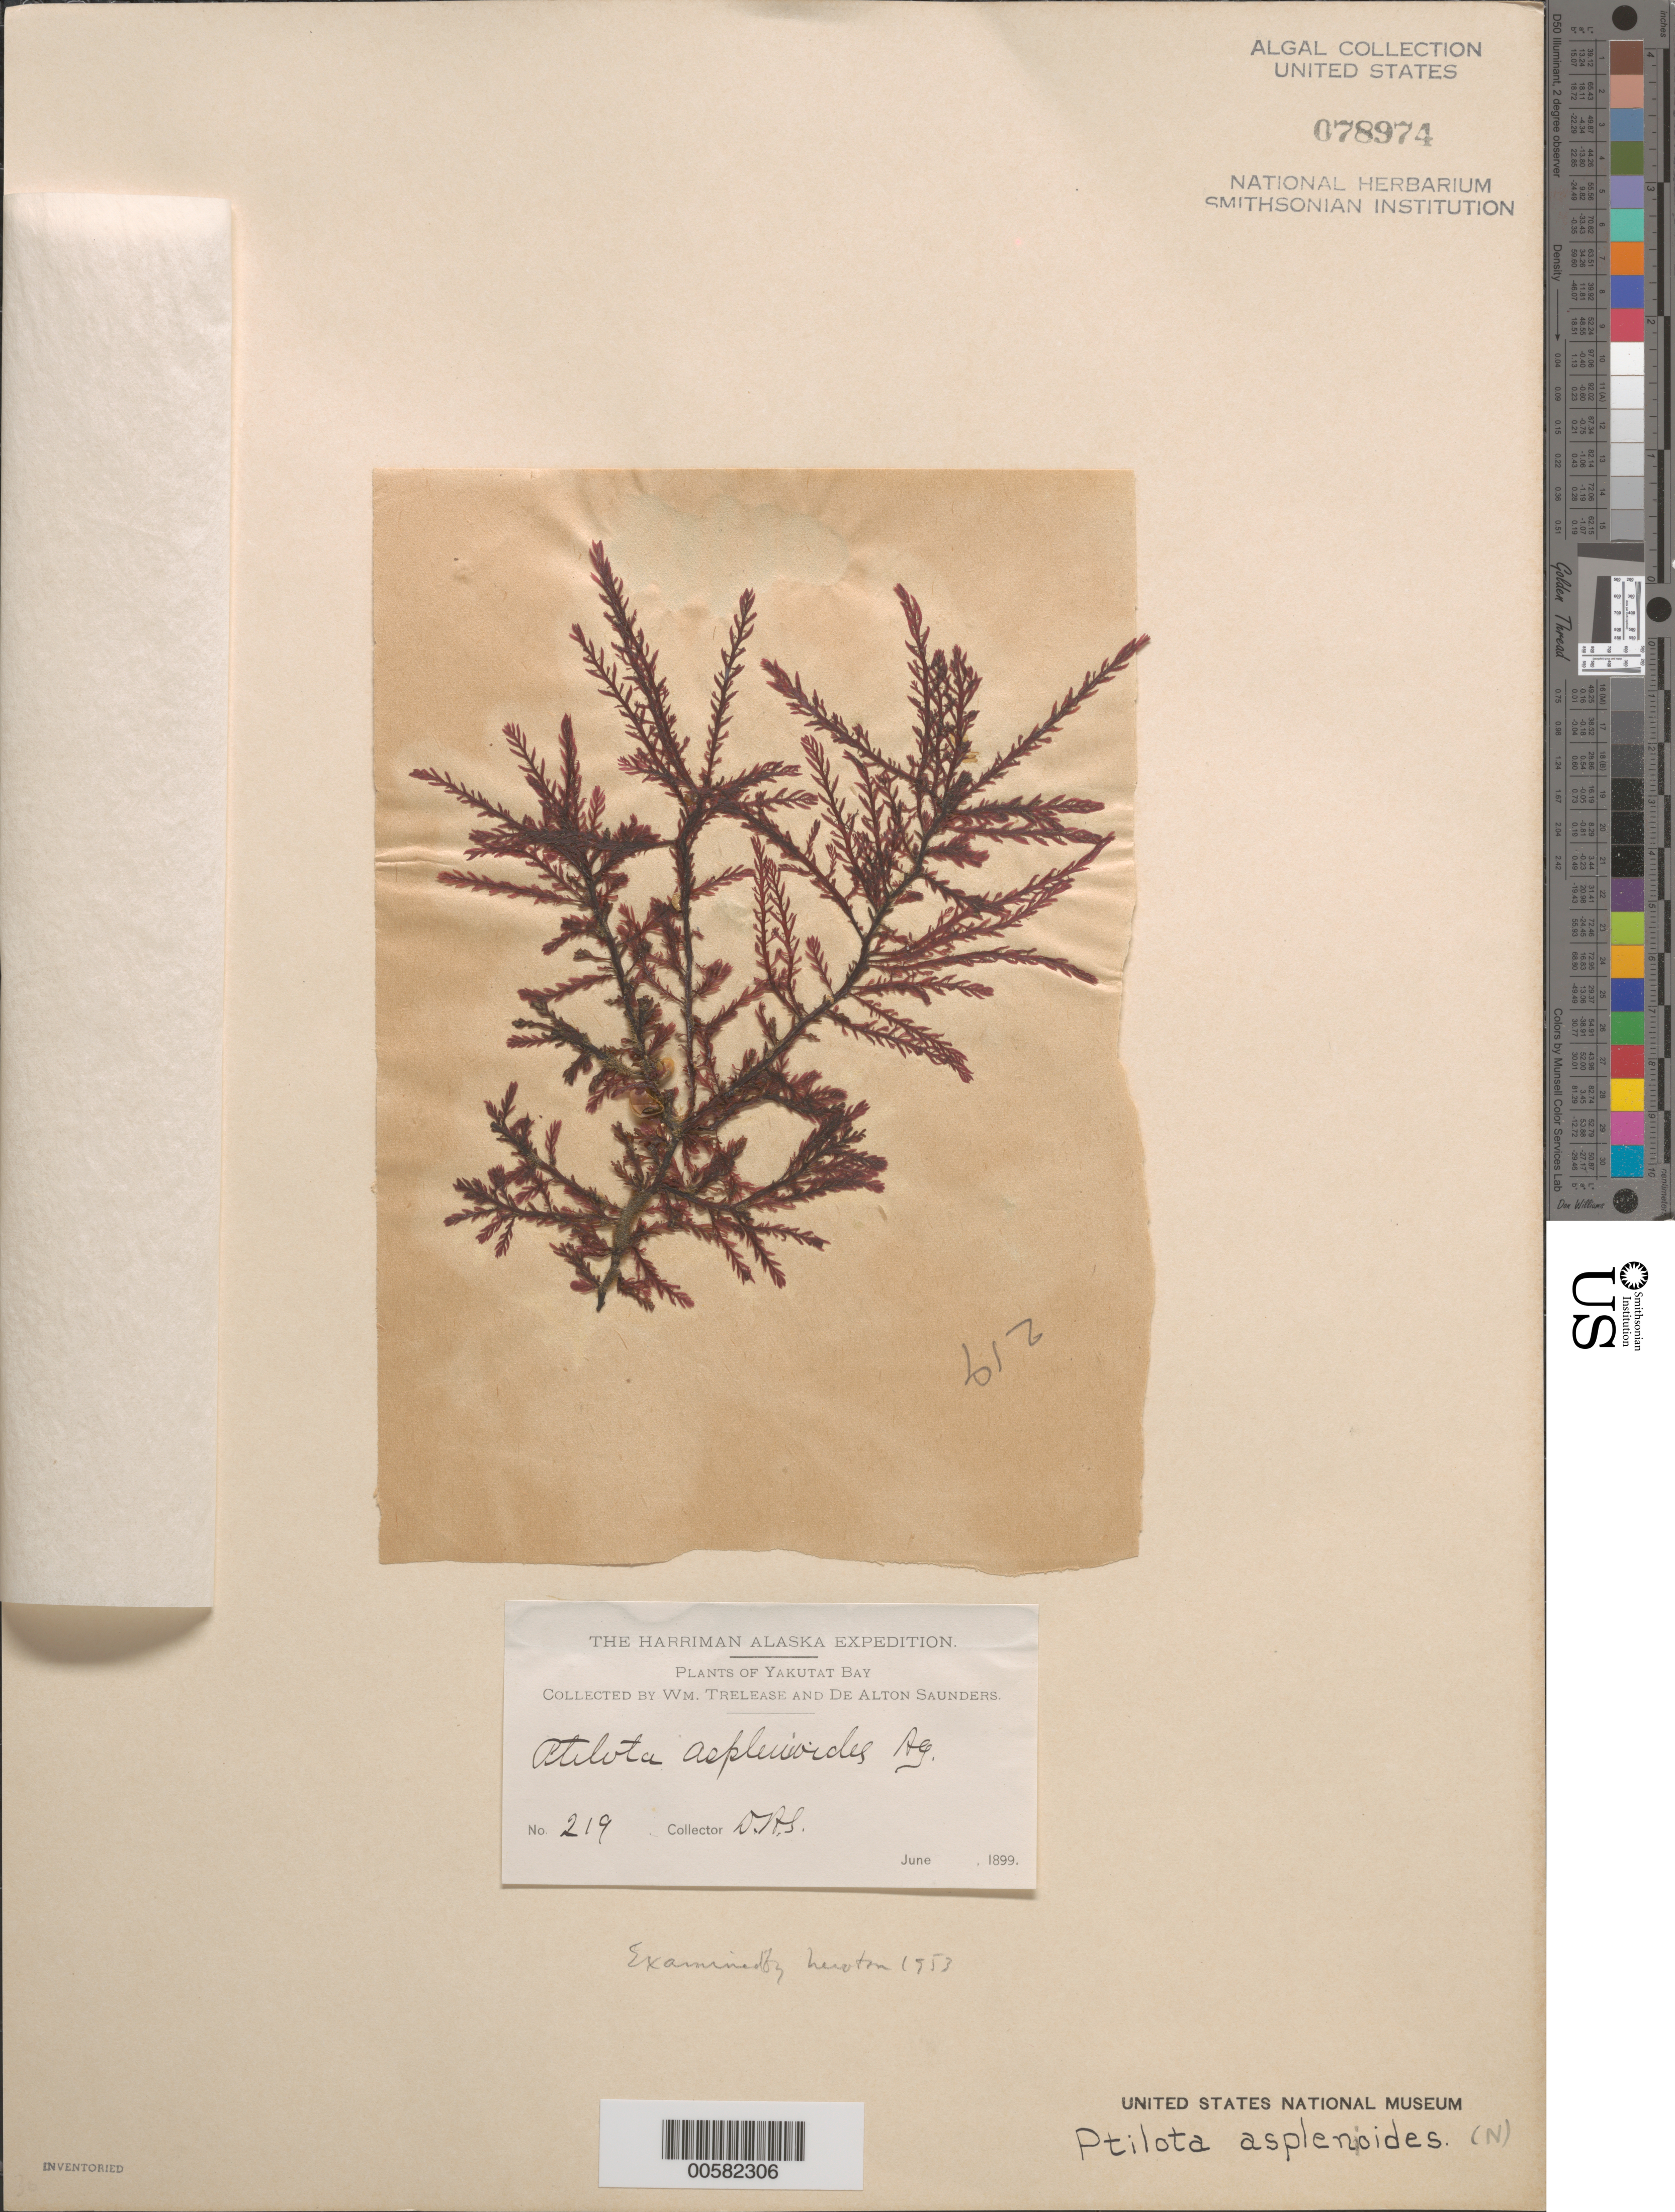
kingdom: Plantae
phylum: Rhodophyta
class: Florideophyceae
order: Ceramiales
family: Wrangeliaceae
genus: Ptilota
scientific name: Ptilota asplenioides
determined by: Newton, Linda M.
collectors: D. Saunders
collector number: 219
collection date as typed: Jun 1899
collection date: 1899-06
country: United States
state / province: Alaska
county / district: Skagway-Yakutat-Angoon Division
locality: Yakutat Bay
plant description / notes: Harriman Alaska Expedition, 1899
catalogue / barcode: US 78974